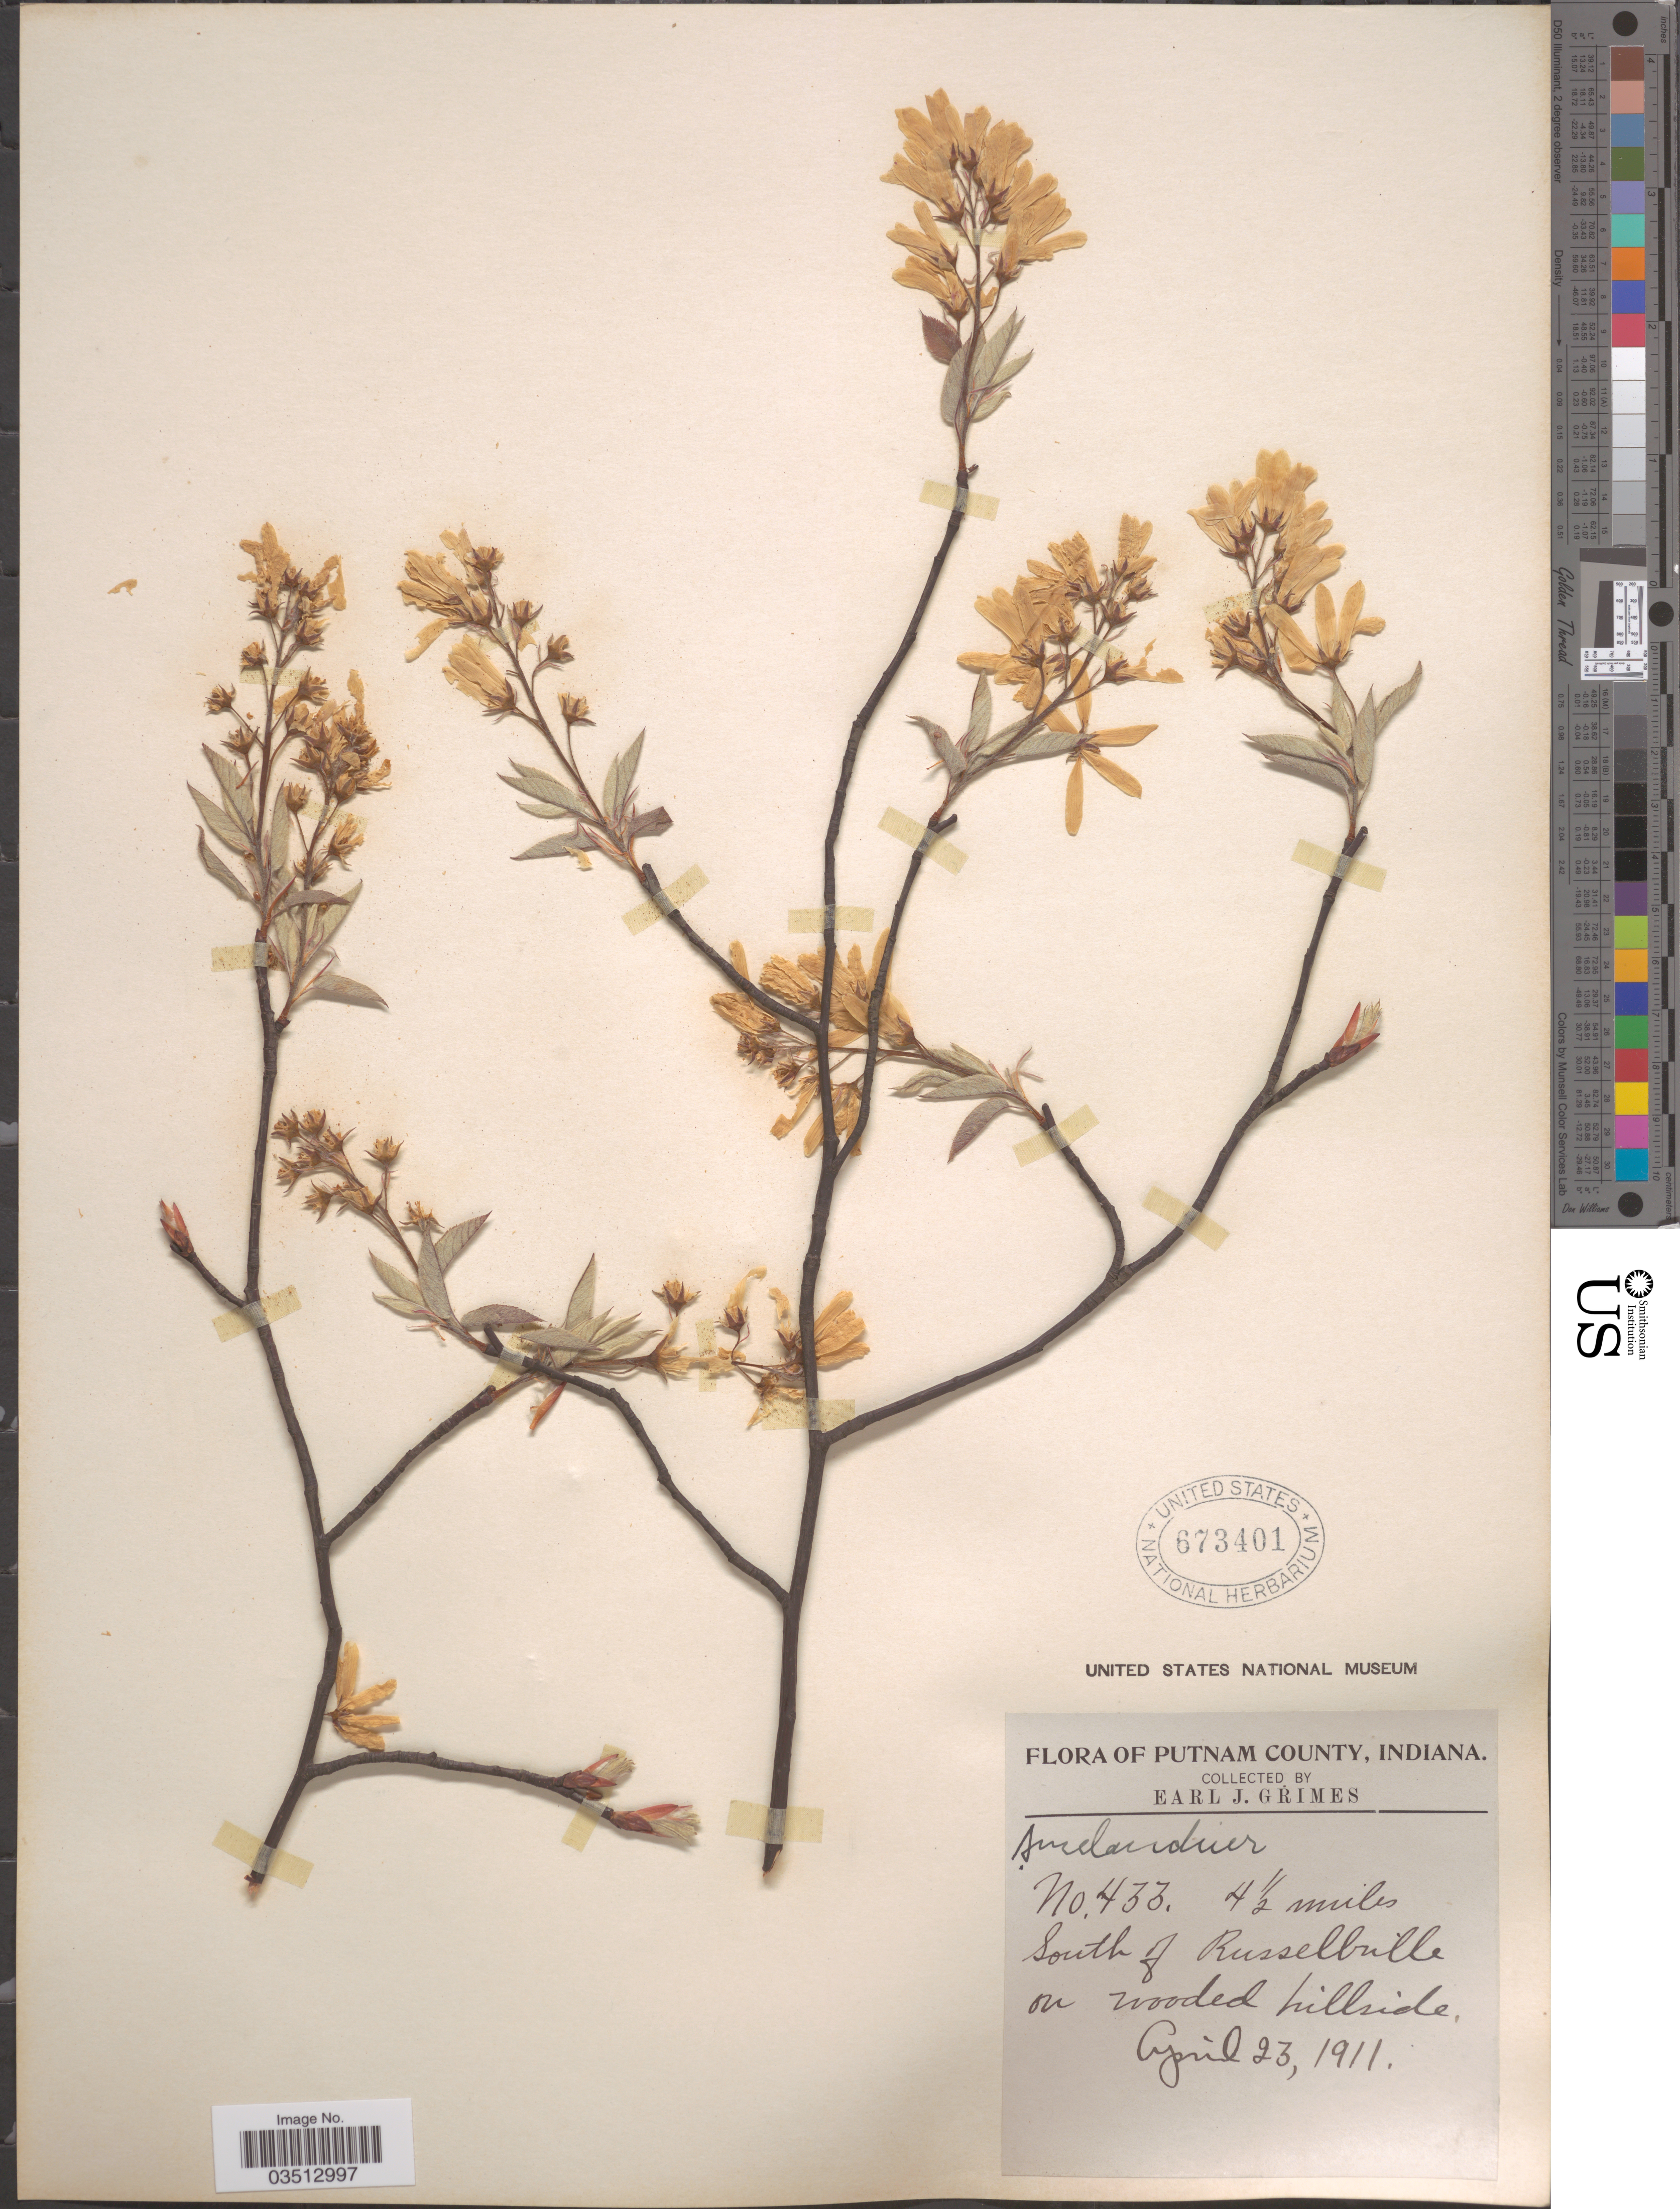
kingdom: Plantae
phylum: Tracheophyta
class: Magnoliopsida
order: Rosales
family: Rosaceae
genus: Amelanchier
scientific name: Amelanchier sp.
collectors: E. J. Grimes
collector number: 433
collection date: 1911-04-23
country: United States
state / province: Indiana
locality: Putnam County. 4½ miles South of Russellville on wooded hillside.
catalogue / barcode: US 673401